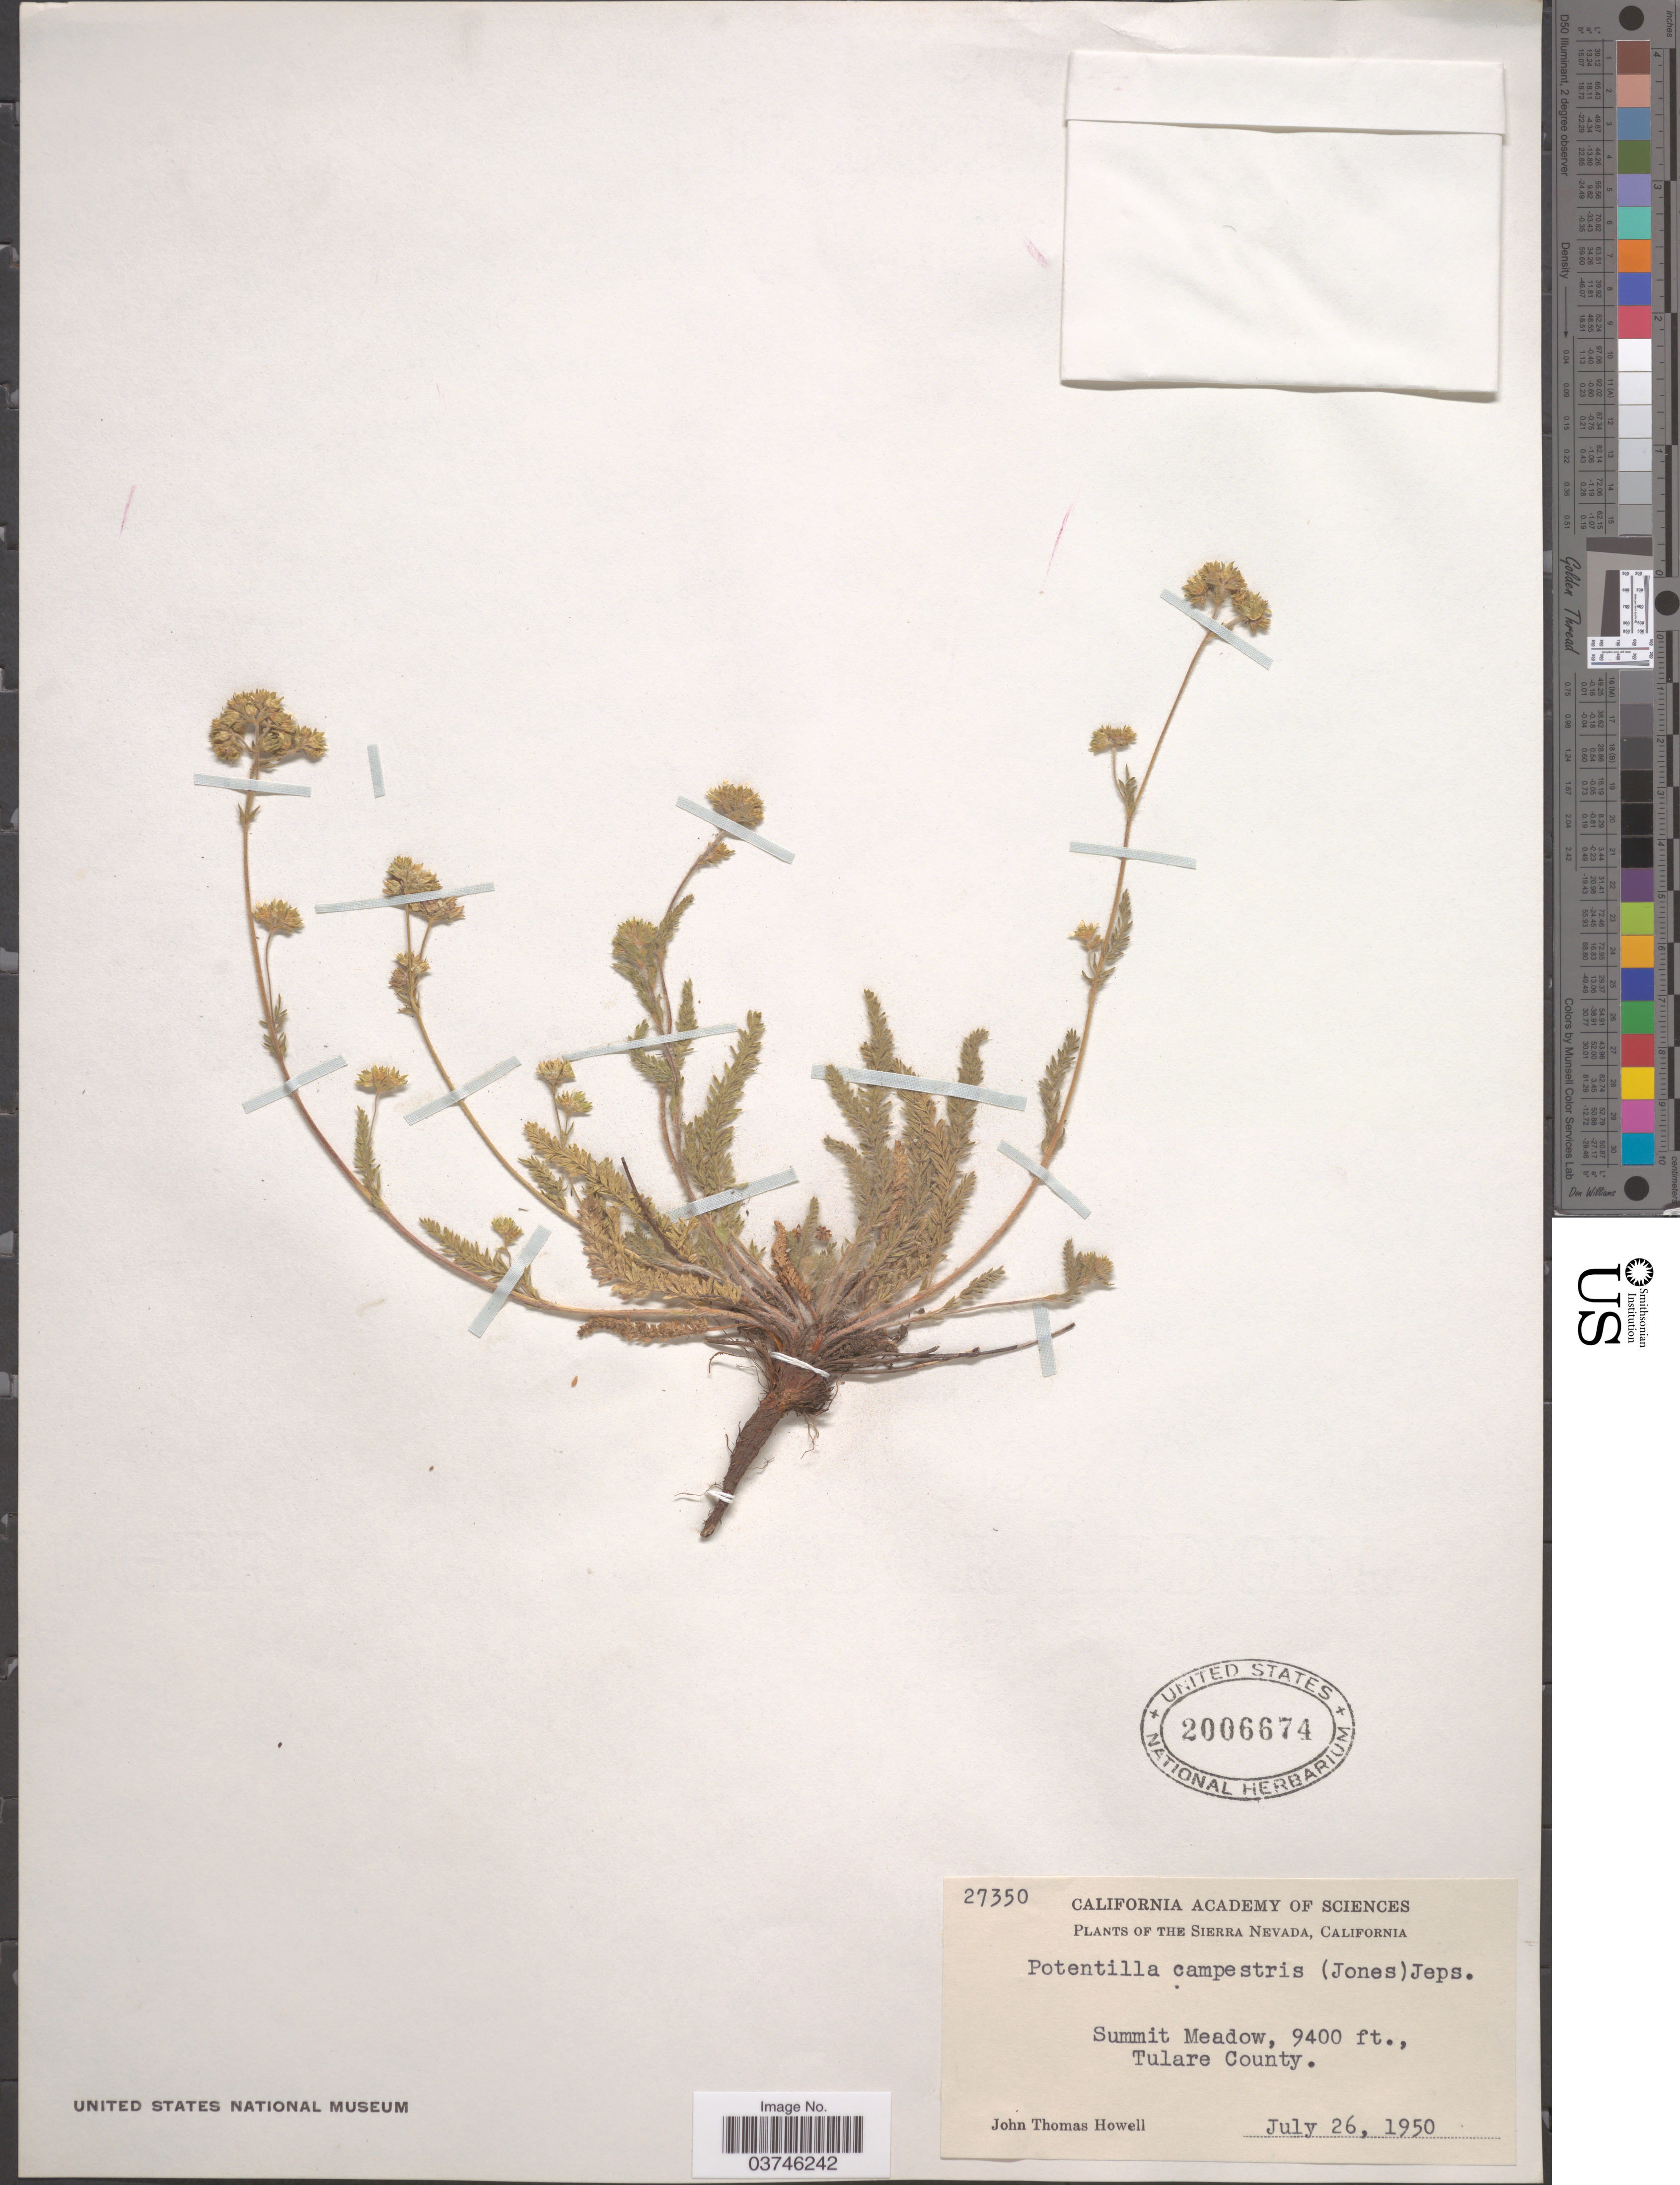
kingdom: Plantae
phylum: Tracheophyta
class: Magnoliopsida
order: Rosales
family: Rosaceae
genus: Potentilla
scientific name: Potentilla campestris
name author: (M.E. Jones) Jeps.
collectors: J. T. Howell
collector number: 27350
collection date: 1950-07-26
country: United States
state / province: California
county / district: Tulare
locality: The Sierra Nevada. Summit Meadow, Tulare County.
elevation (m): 2865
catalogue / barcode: US 2006674